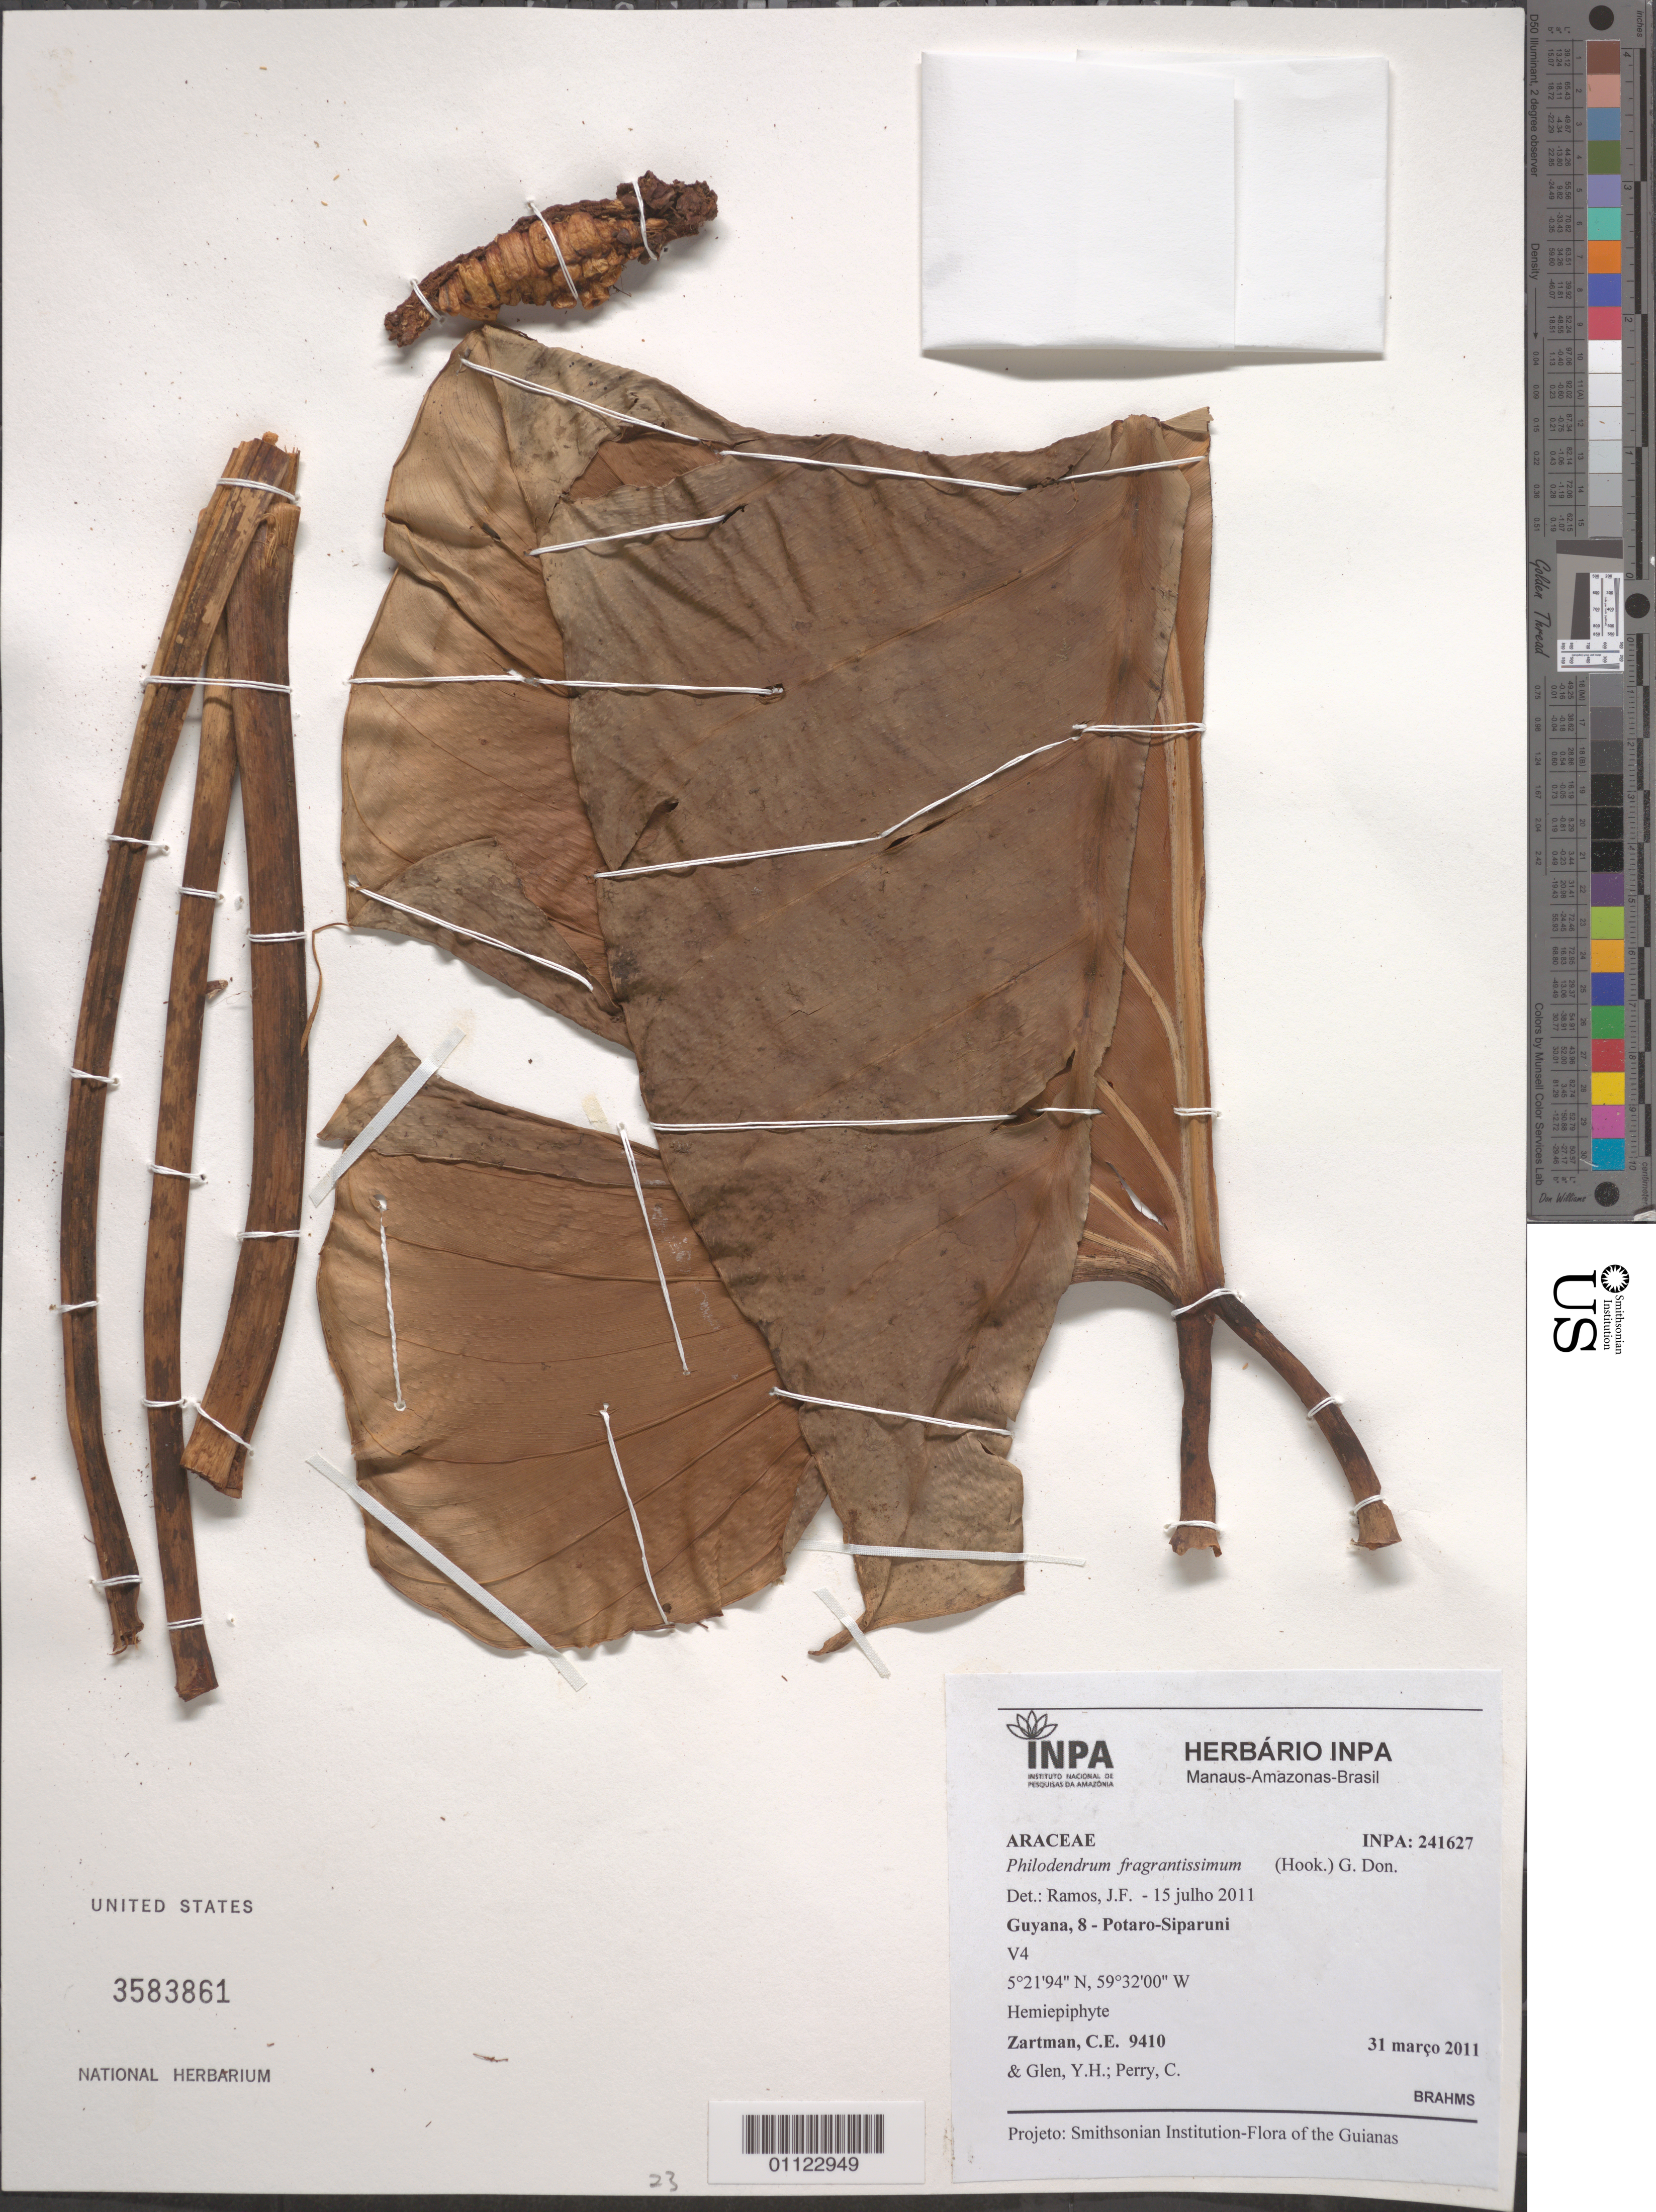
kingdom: Plantae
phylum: Tracheophyta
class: Magnoliopsida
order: Malpighiales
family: Chrysobalanaceae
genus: Licania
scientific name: Licania laevigata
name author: Prance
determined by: Ramos, J. F.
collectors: C. Zartman, Y. Glen & C. Perry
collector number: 9403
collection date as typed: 31-Mar-11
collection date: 1911-03-31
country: Guyana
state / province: Potaro-Siparuni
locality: V4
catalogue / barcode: US 3583863